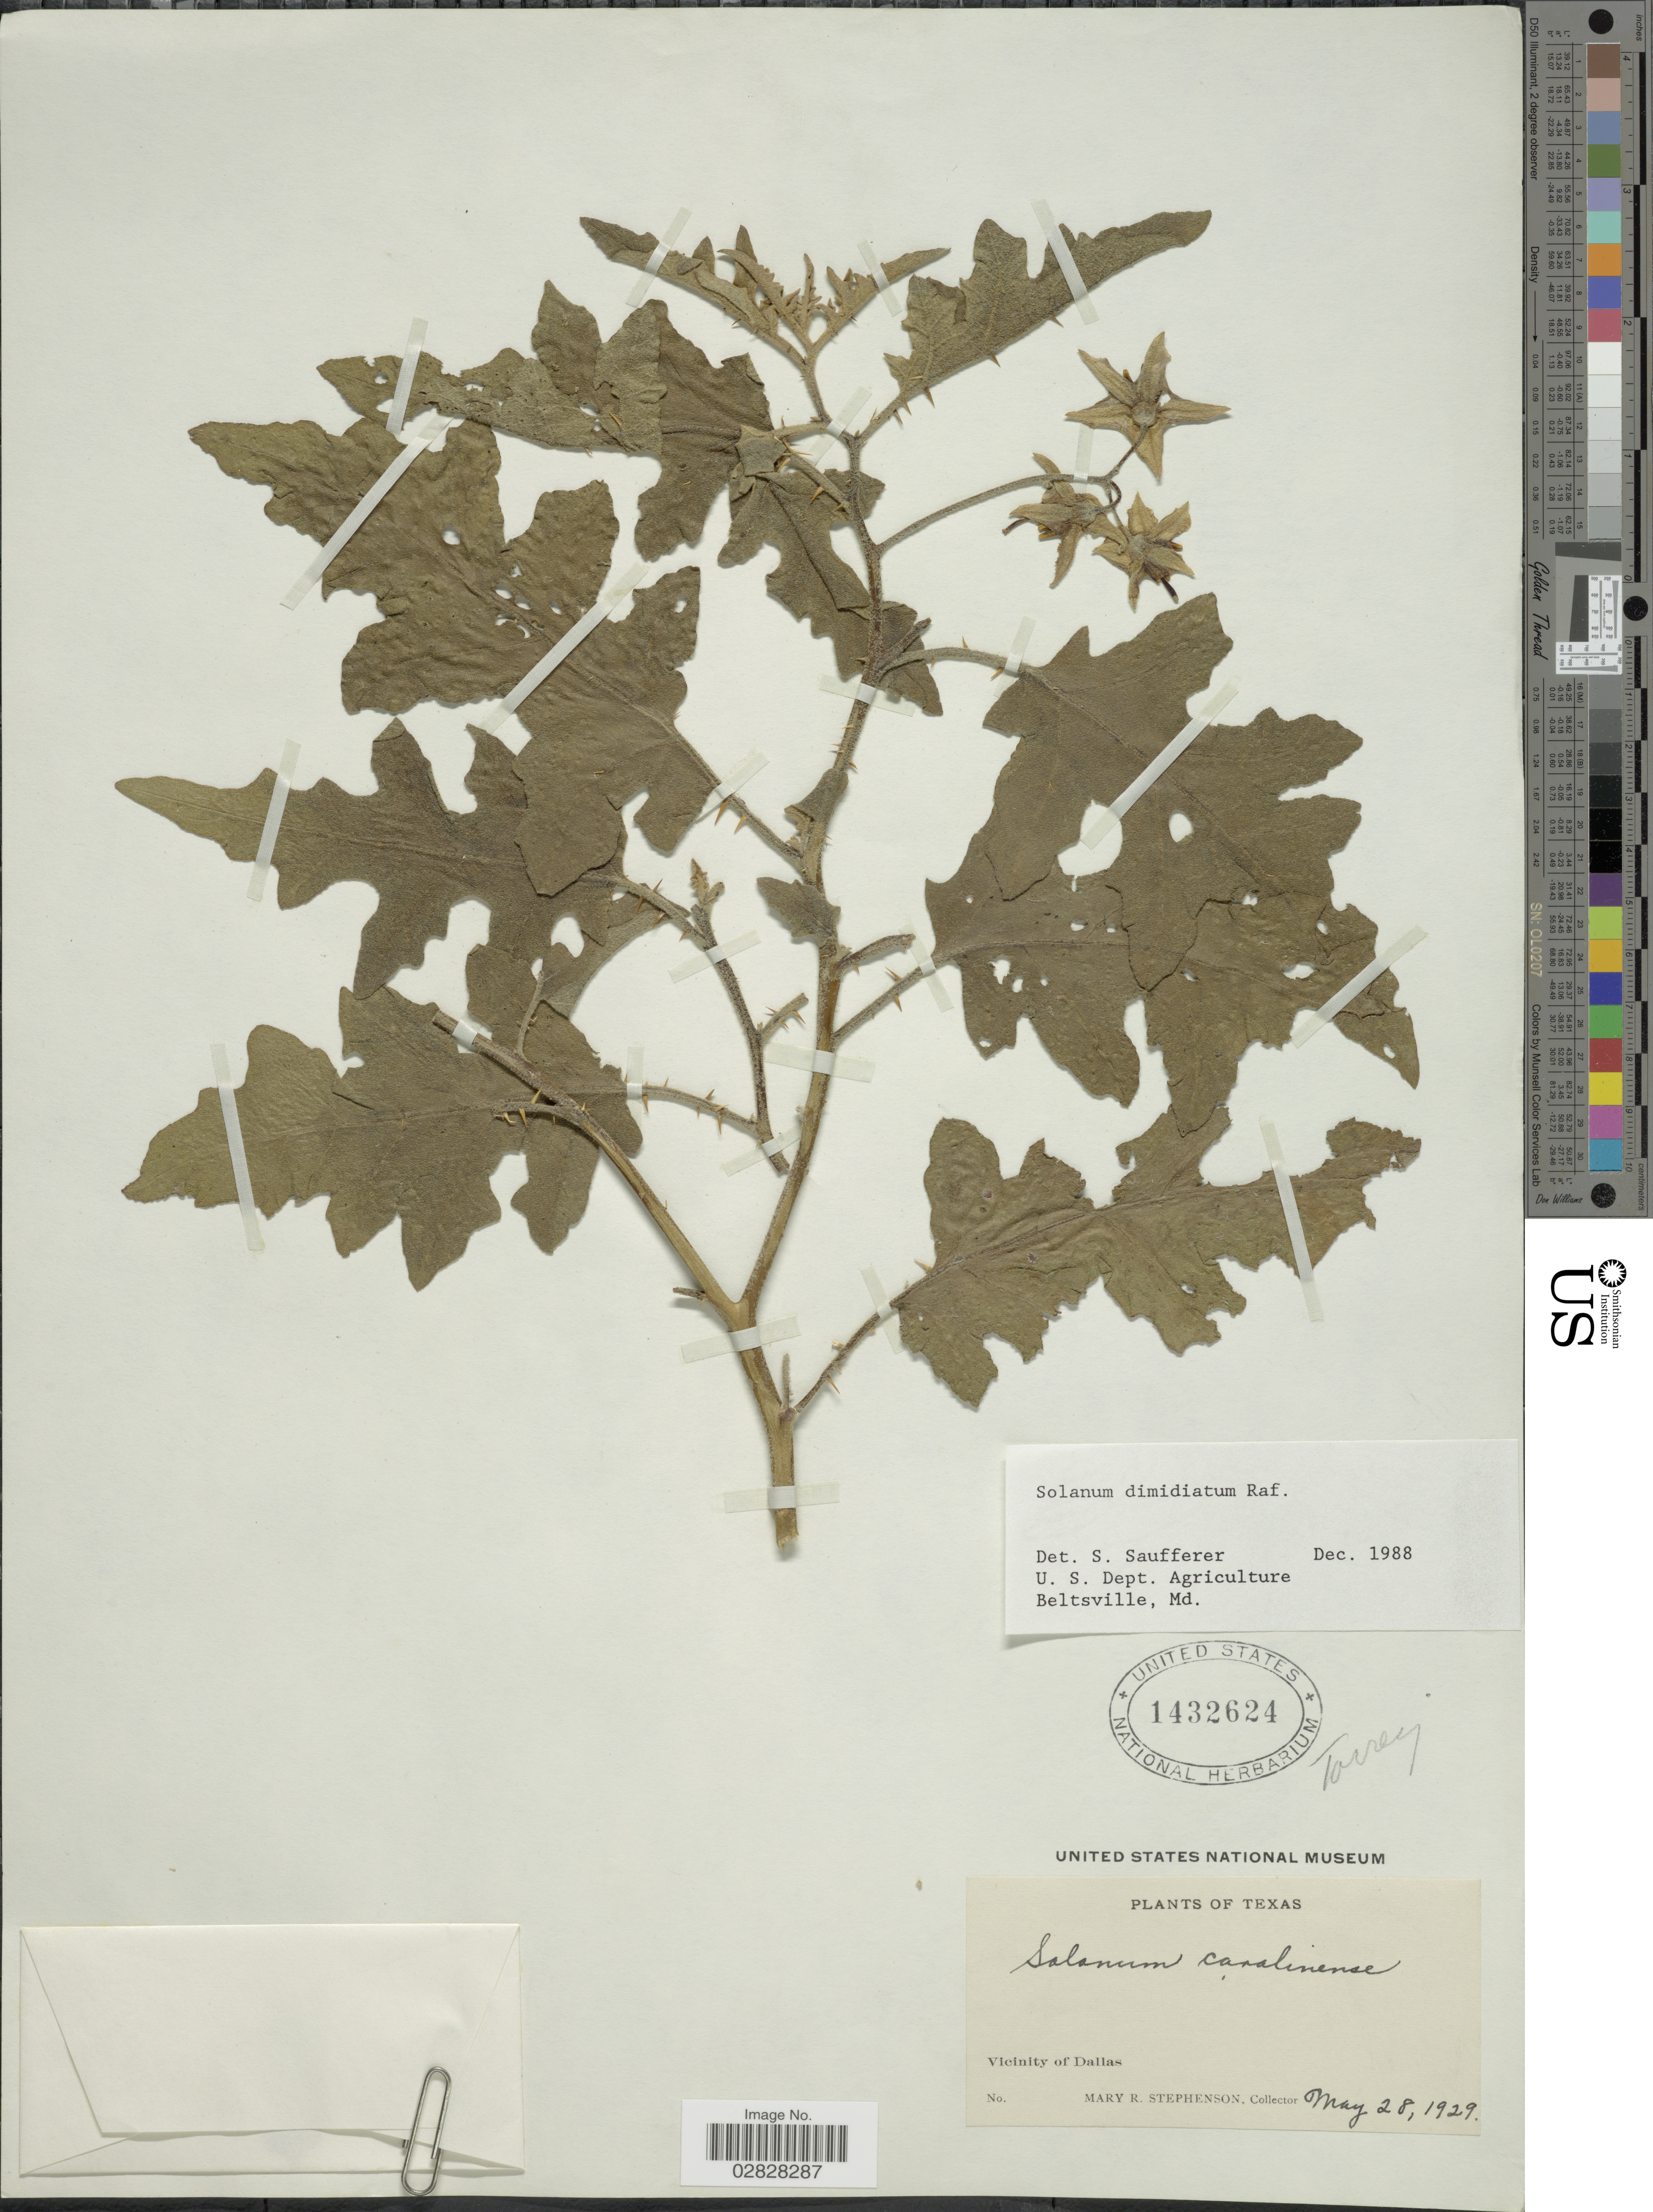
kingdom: Plantae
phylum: Tracheophyta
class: Magnoliopsida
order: Solanales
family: Solanaceae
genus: Solanum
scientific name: Solanum dimidiatum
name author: Raf.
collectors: M. Stephenson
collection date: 1929-05-28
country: United States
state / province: Texas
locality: Vicinity of Dallas.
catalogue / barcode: US 1432624